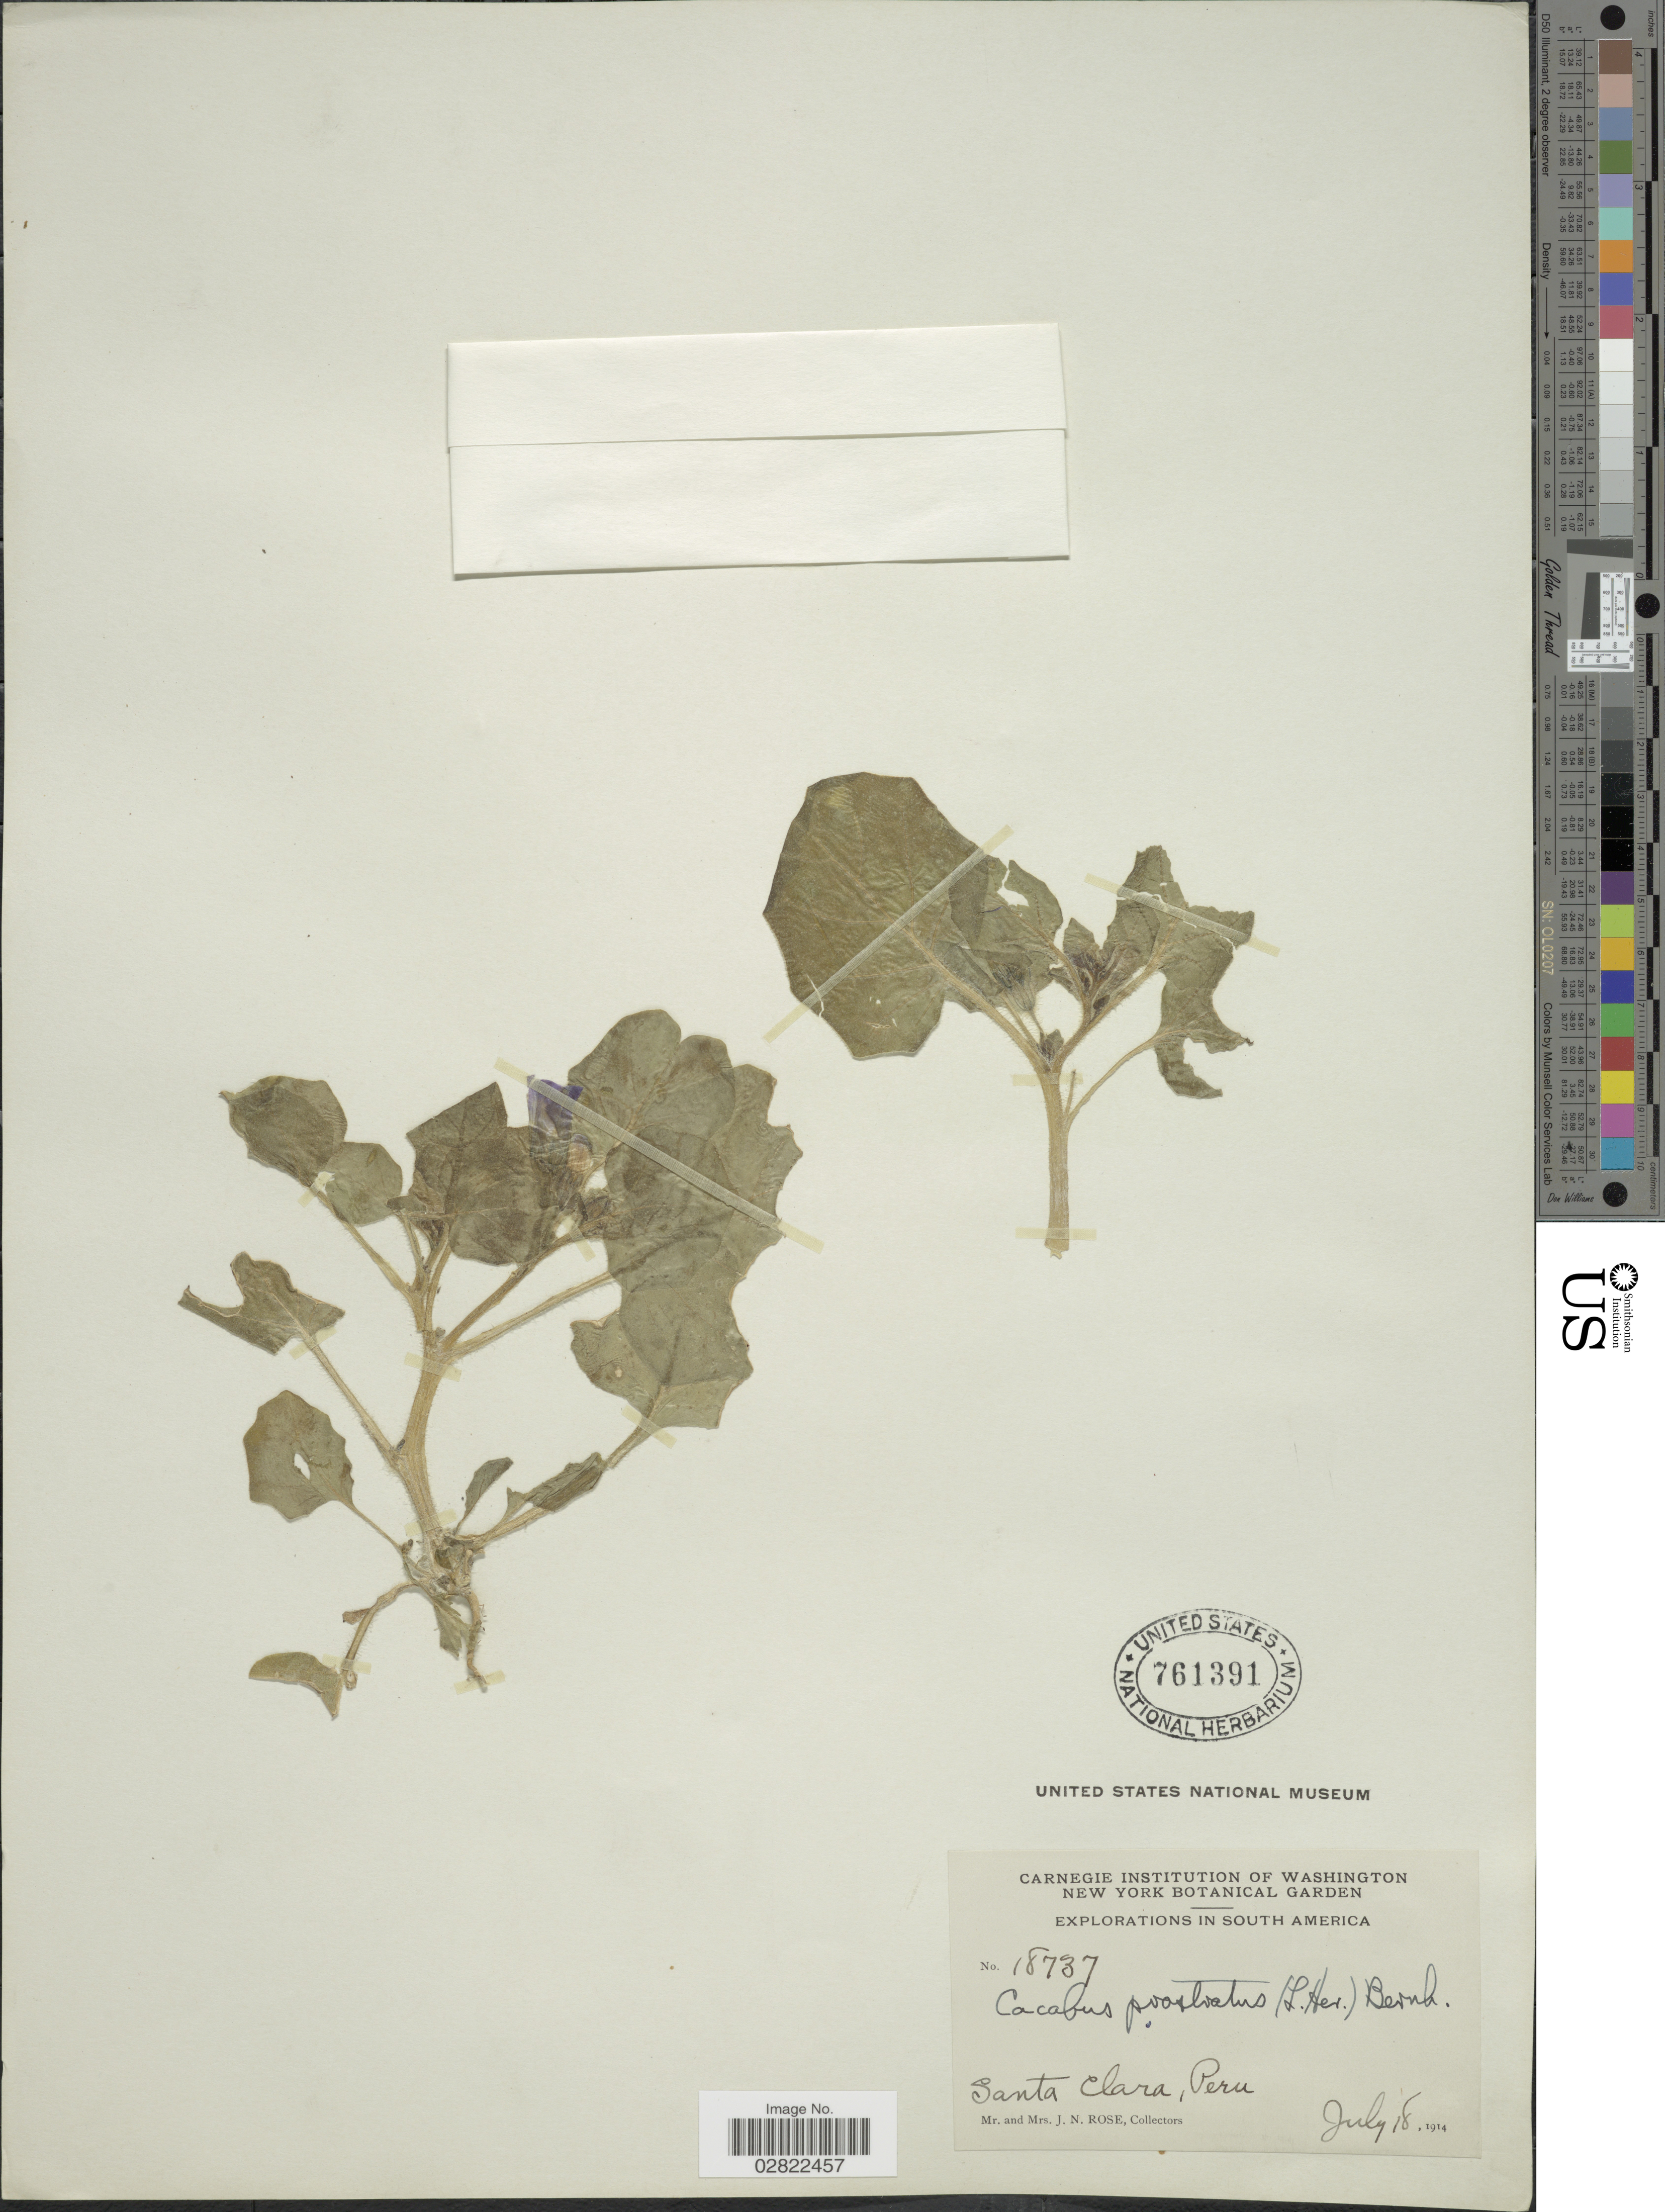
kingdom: Plantae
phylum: Tracheophyta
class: Magnoliopsida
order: Solanales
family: Solanaceae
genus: Exodeconus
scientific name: Exodeconus prostratus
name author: (L'Hér.) Raf.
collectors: J. N. Rose & L. B. Rose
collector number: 18737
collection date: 1914-07-18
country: Peru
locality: Santa Clara.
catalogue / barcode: US 761391